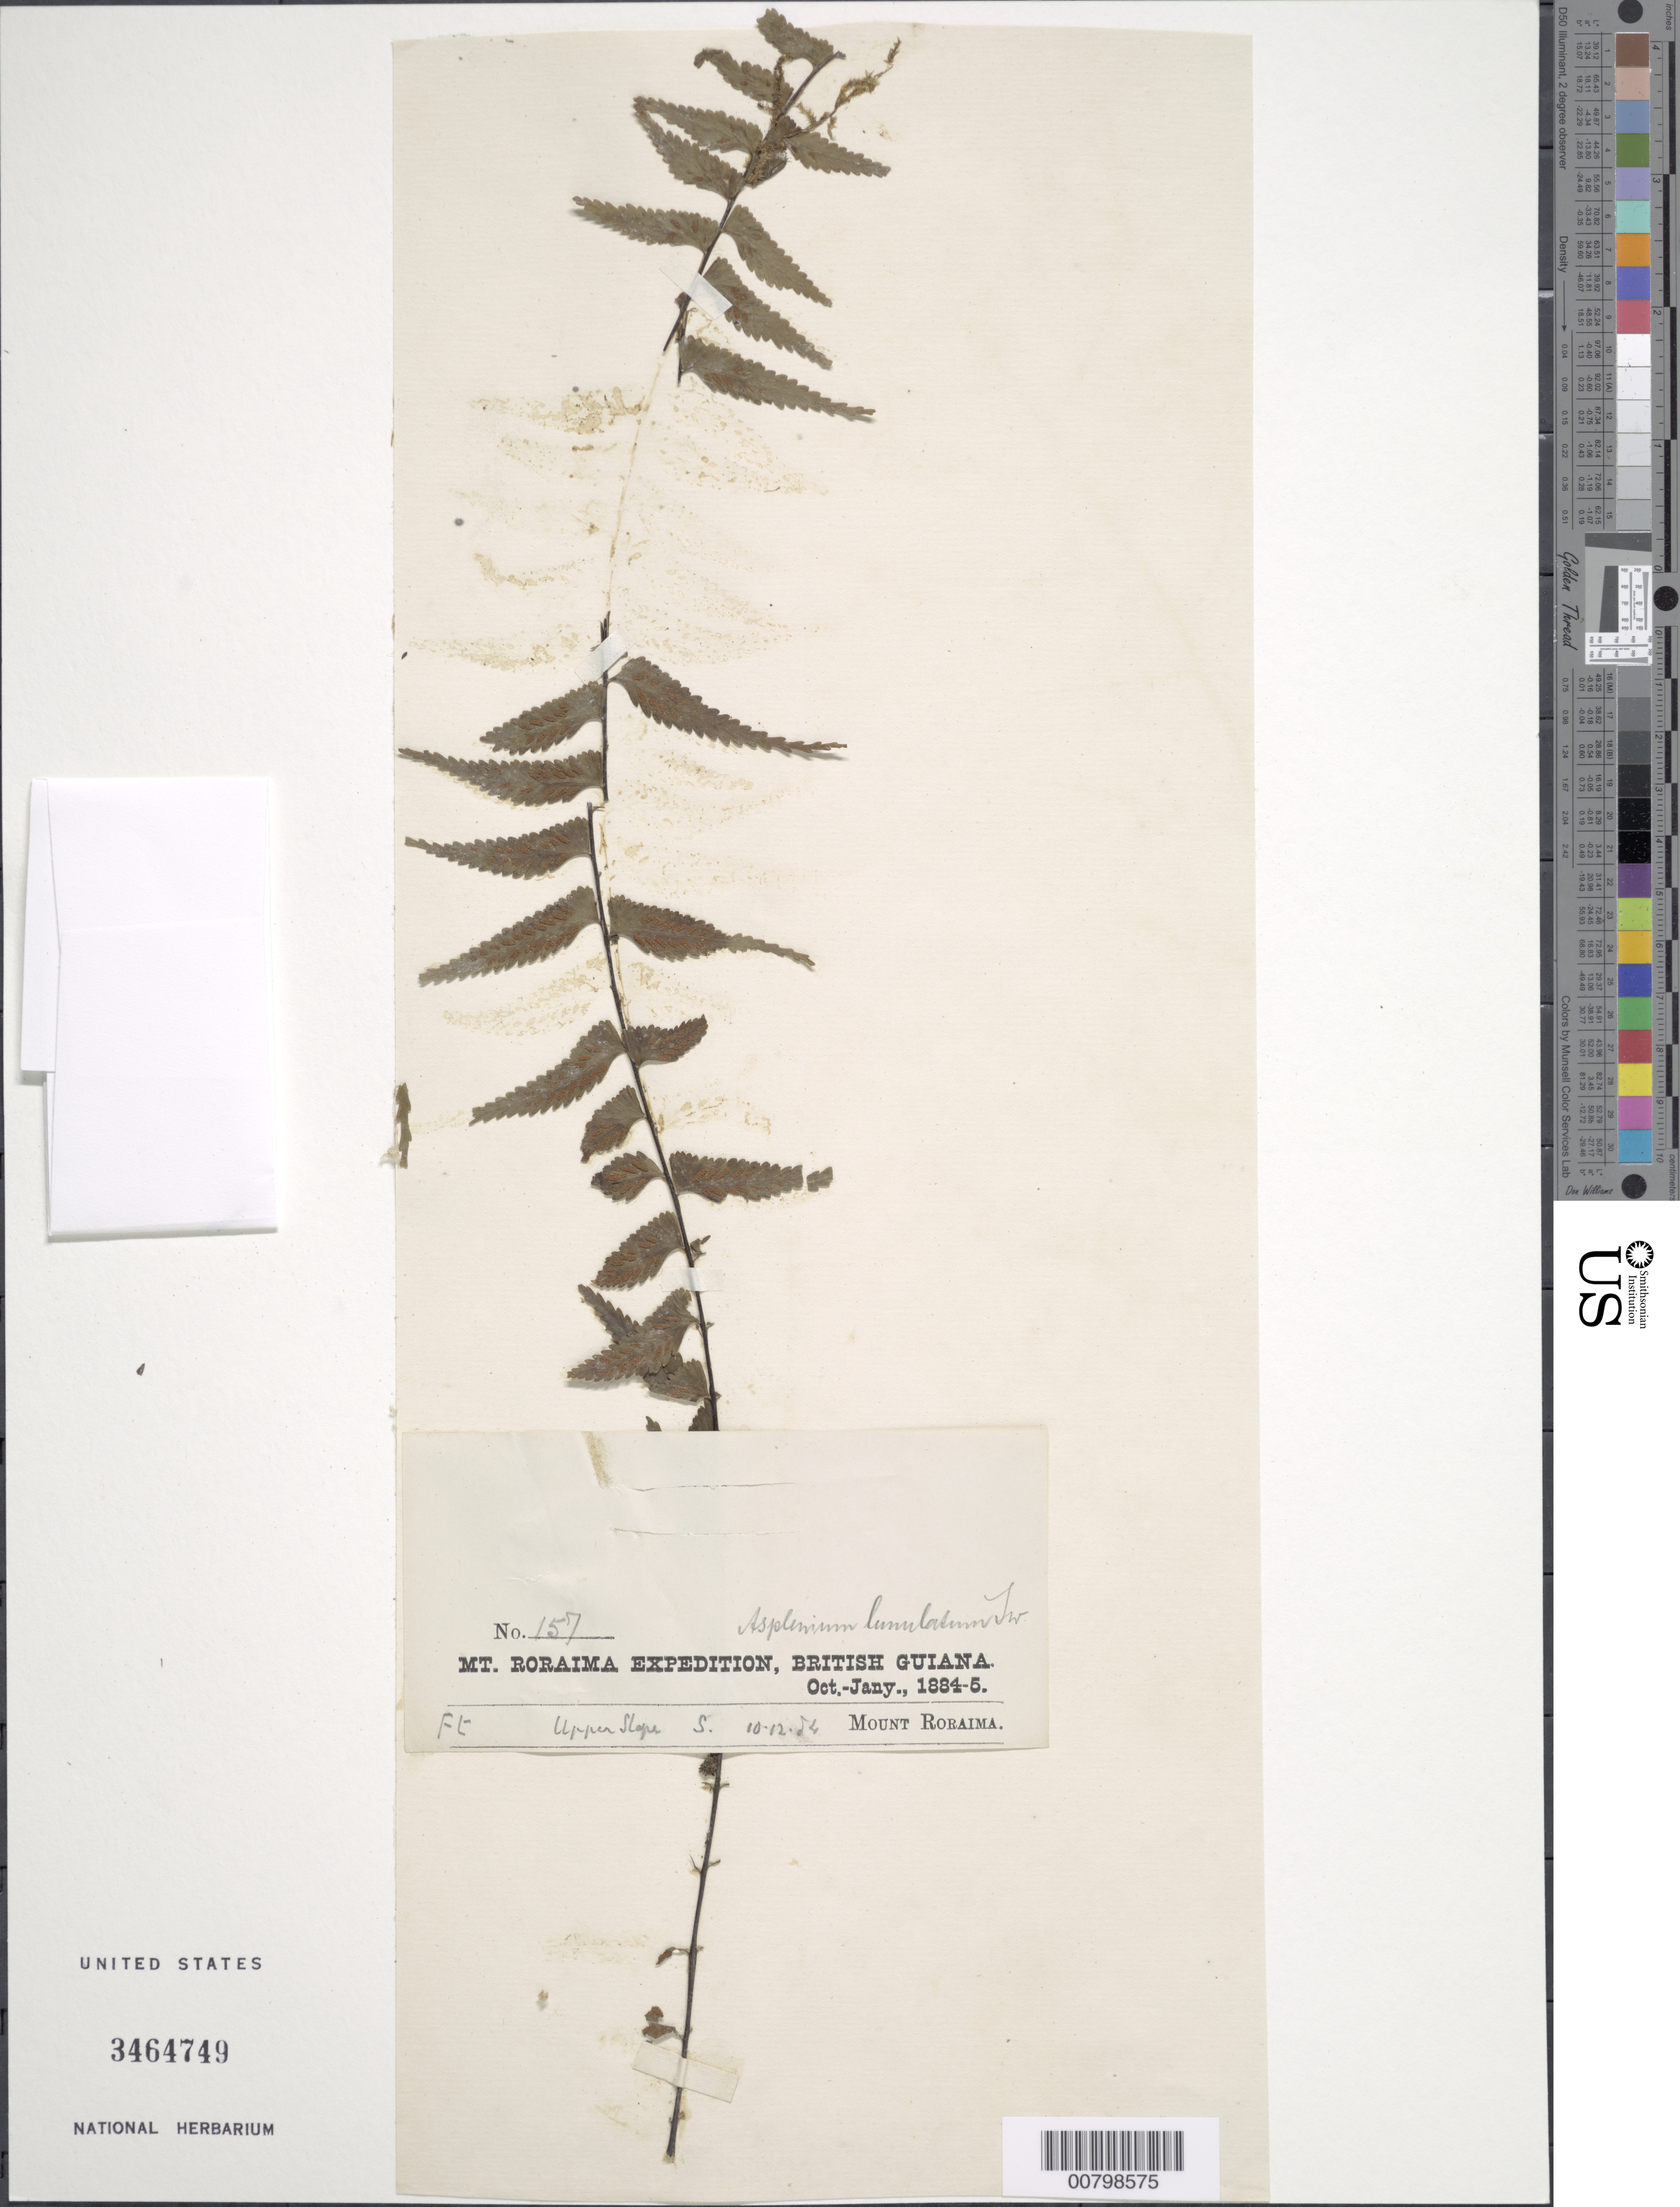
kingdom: Plantae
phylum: Tracheophyta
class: Polypodiopsida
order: Polypodiales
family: Aspleniaceae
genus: Asplenium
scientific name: Asplenium harpeodes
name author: Kunze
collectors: E. F. im Thurn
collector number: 157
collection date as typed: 10 December 1884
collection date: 1884-12-10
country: Guyana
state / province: Cuyuni-Mazaruni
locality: Mt. Roraima, upper slope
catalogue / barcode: US 3464749